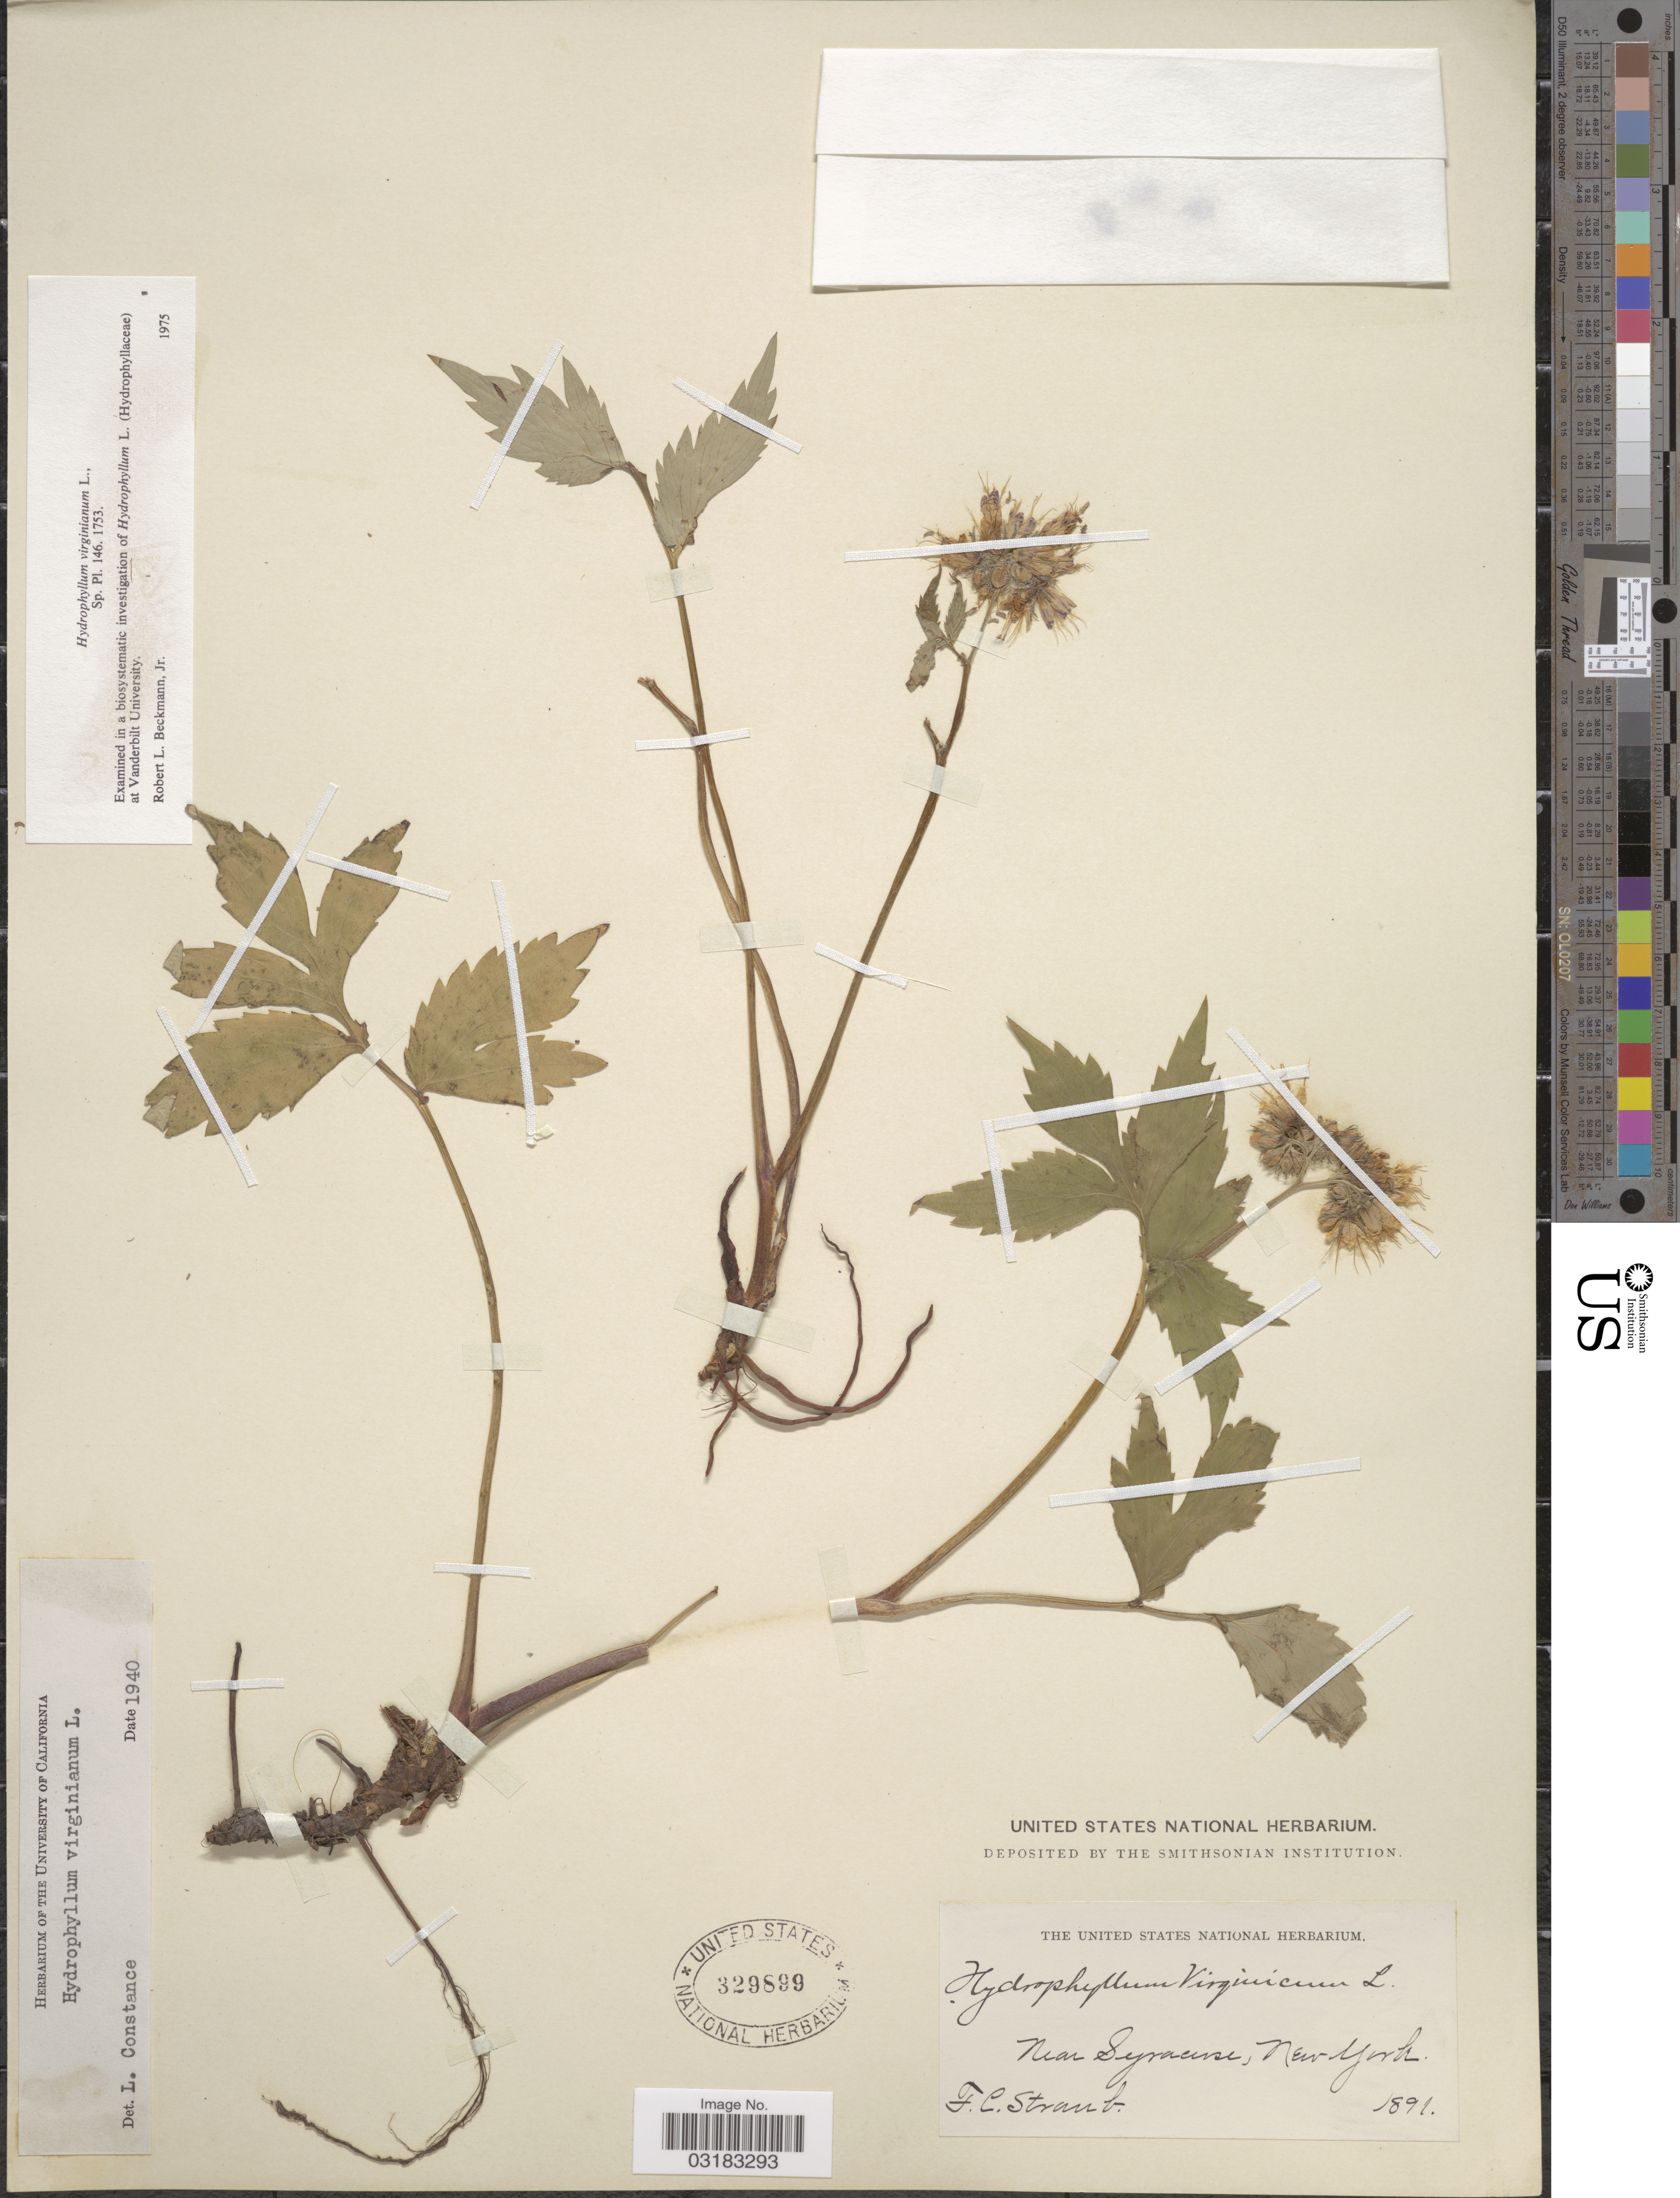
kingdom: Plantae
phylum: Tracheophyta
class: Magnoliopsida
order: Boraginales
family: Hydrophyllaceae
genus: Hydrophyllum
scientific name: Hydrophyllum virginianum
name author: L.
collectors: F. Straub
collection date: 1891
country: United States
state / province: New York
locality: Near Syracuse.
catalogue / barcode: US 329899